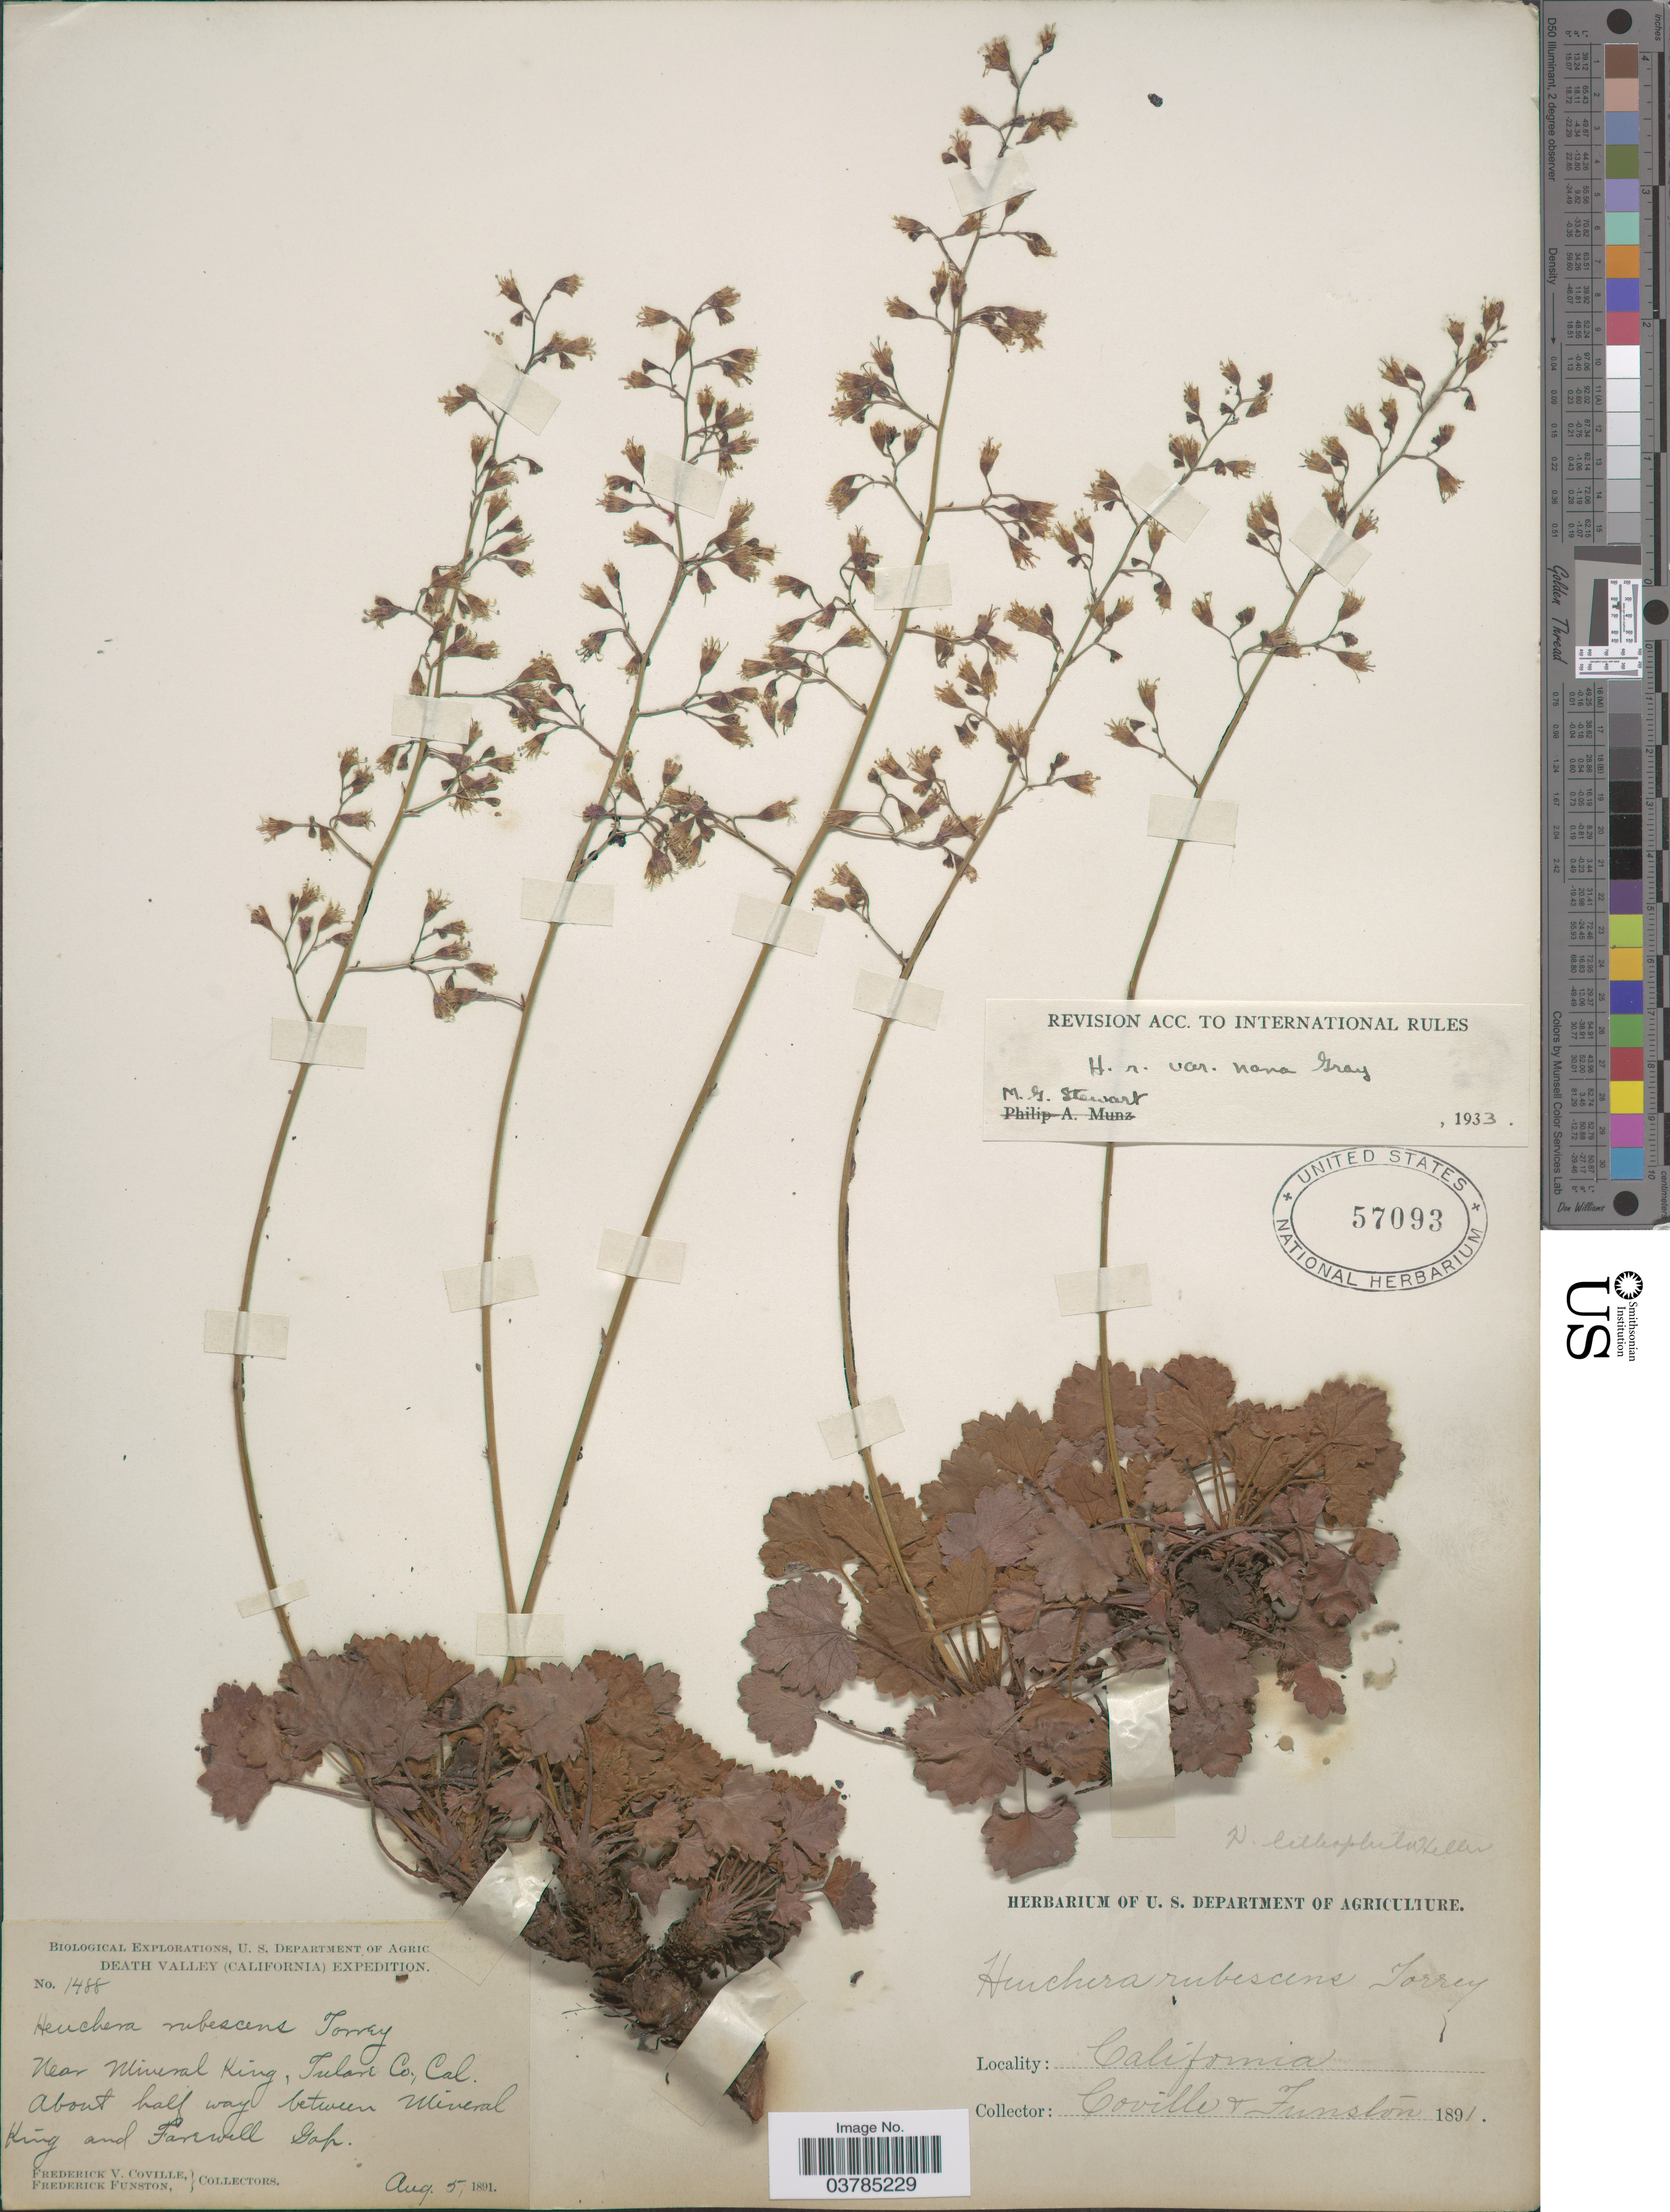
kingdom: Plantae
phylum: Tracheophyta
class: Magnoliopsida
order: Saxifragales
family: Saxifragaceae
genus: Heuchera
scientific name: Heuchera rubescens var. nana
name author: A. Gray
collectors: F. V. Coville & F. Funston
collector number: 1488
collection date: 1891-08-05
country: United States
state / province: California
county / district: Tulare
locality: Biological Explorations. Death Valley (California) Expedition. Near Mineral King, Tulare Co., About half way between Mineral King and Farewell Gap.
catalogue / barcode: US 57093